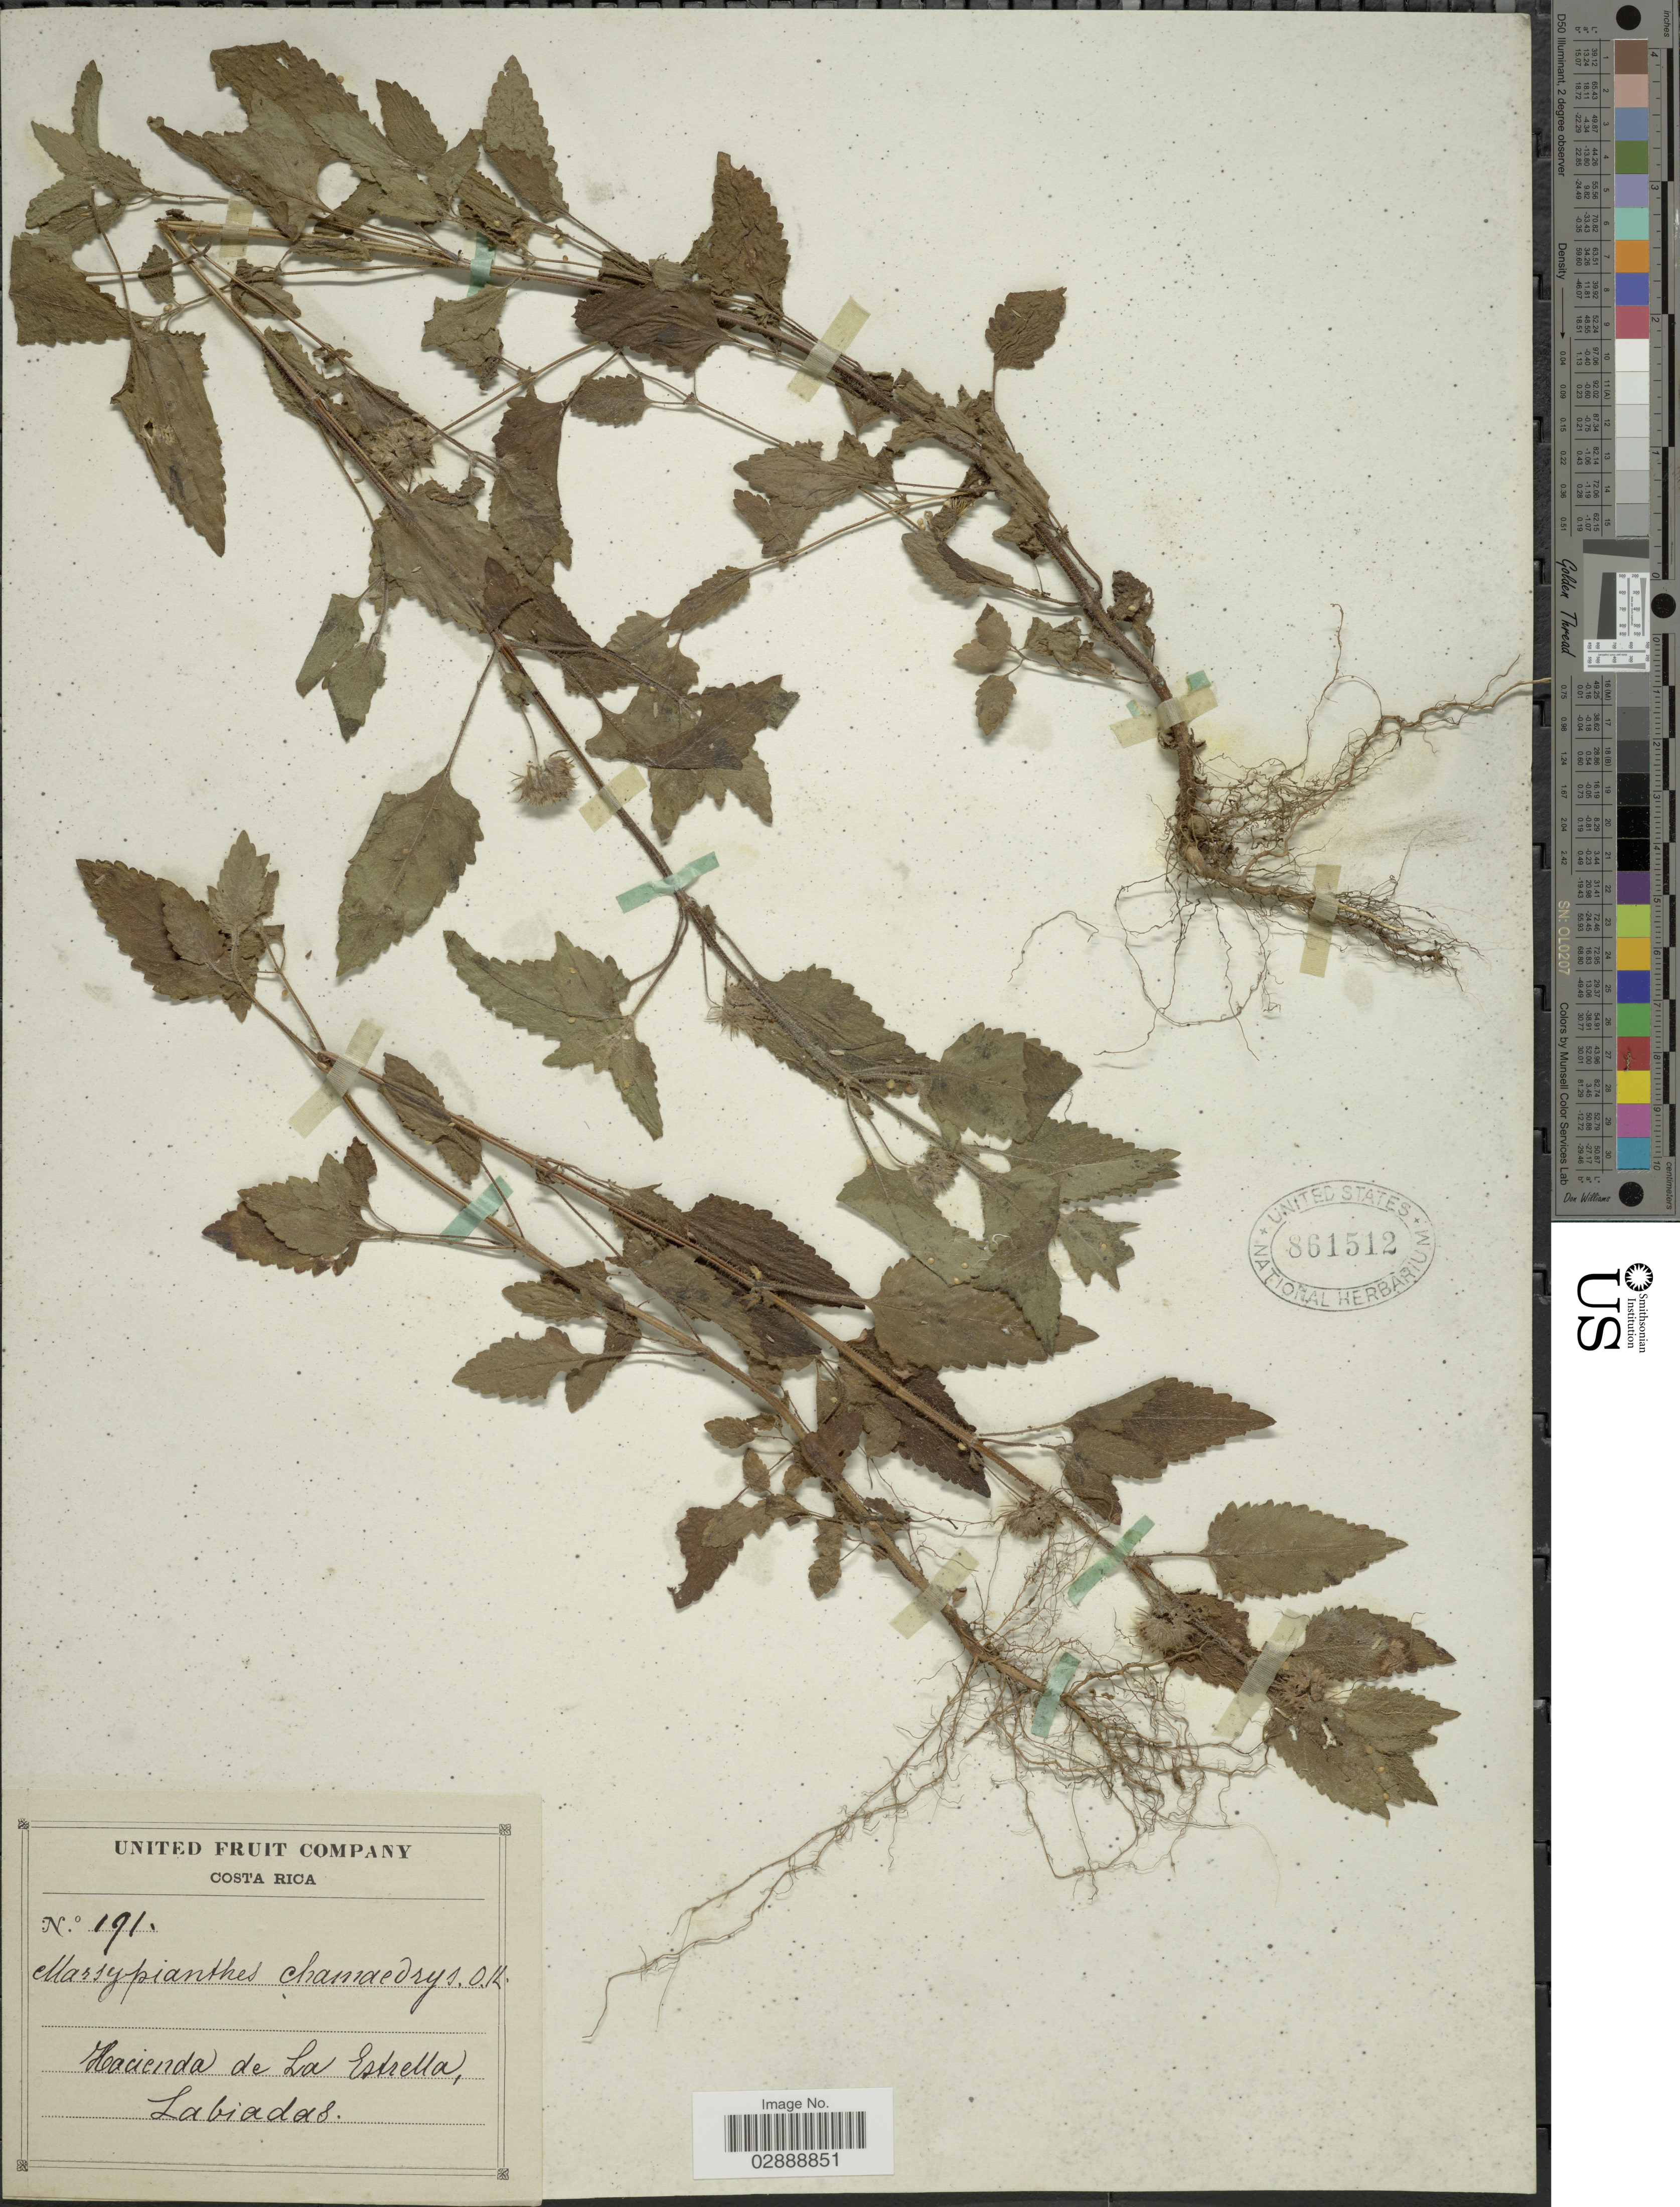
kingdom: Plantae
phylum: Tracheophyta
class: Magnoliopsida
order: Lamiales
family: Lamiaceae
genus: Marsypianthes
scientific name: Marsypianthes chamaedrys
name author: (Vahl) Kuntze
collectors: United Fruit Company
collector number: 191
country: Costa Rica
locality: Hacienda de La Estrella, Labiadas.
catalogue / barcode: US 861512